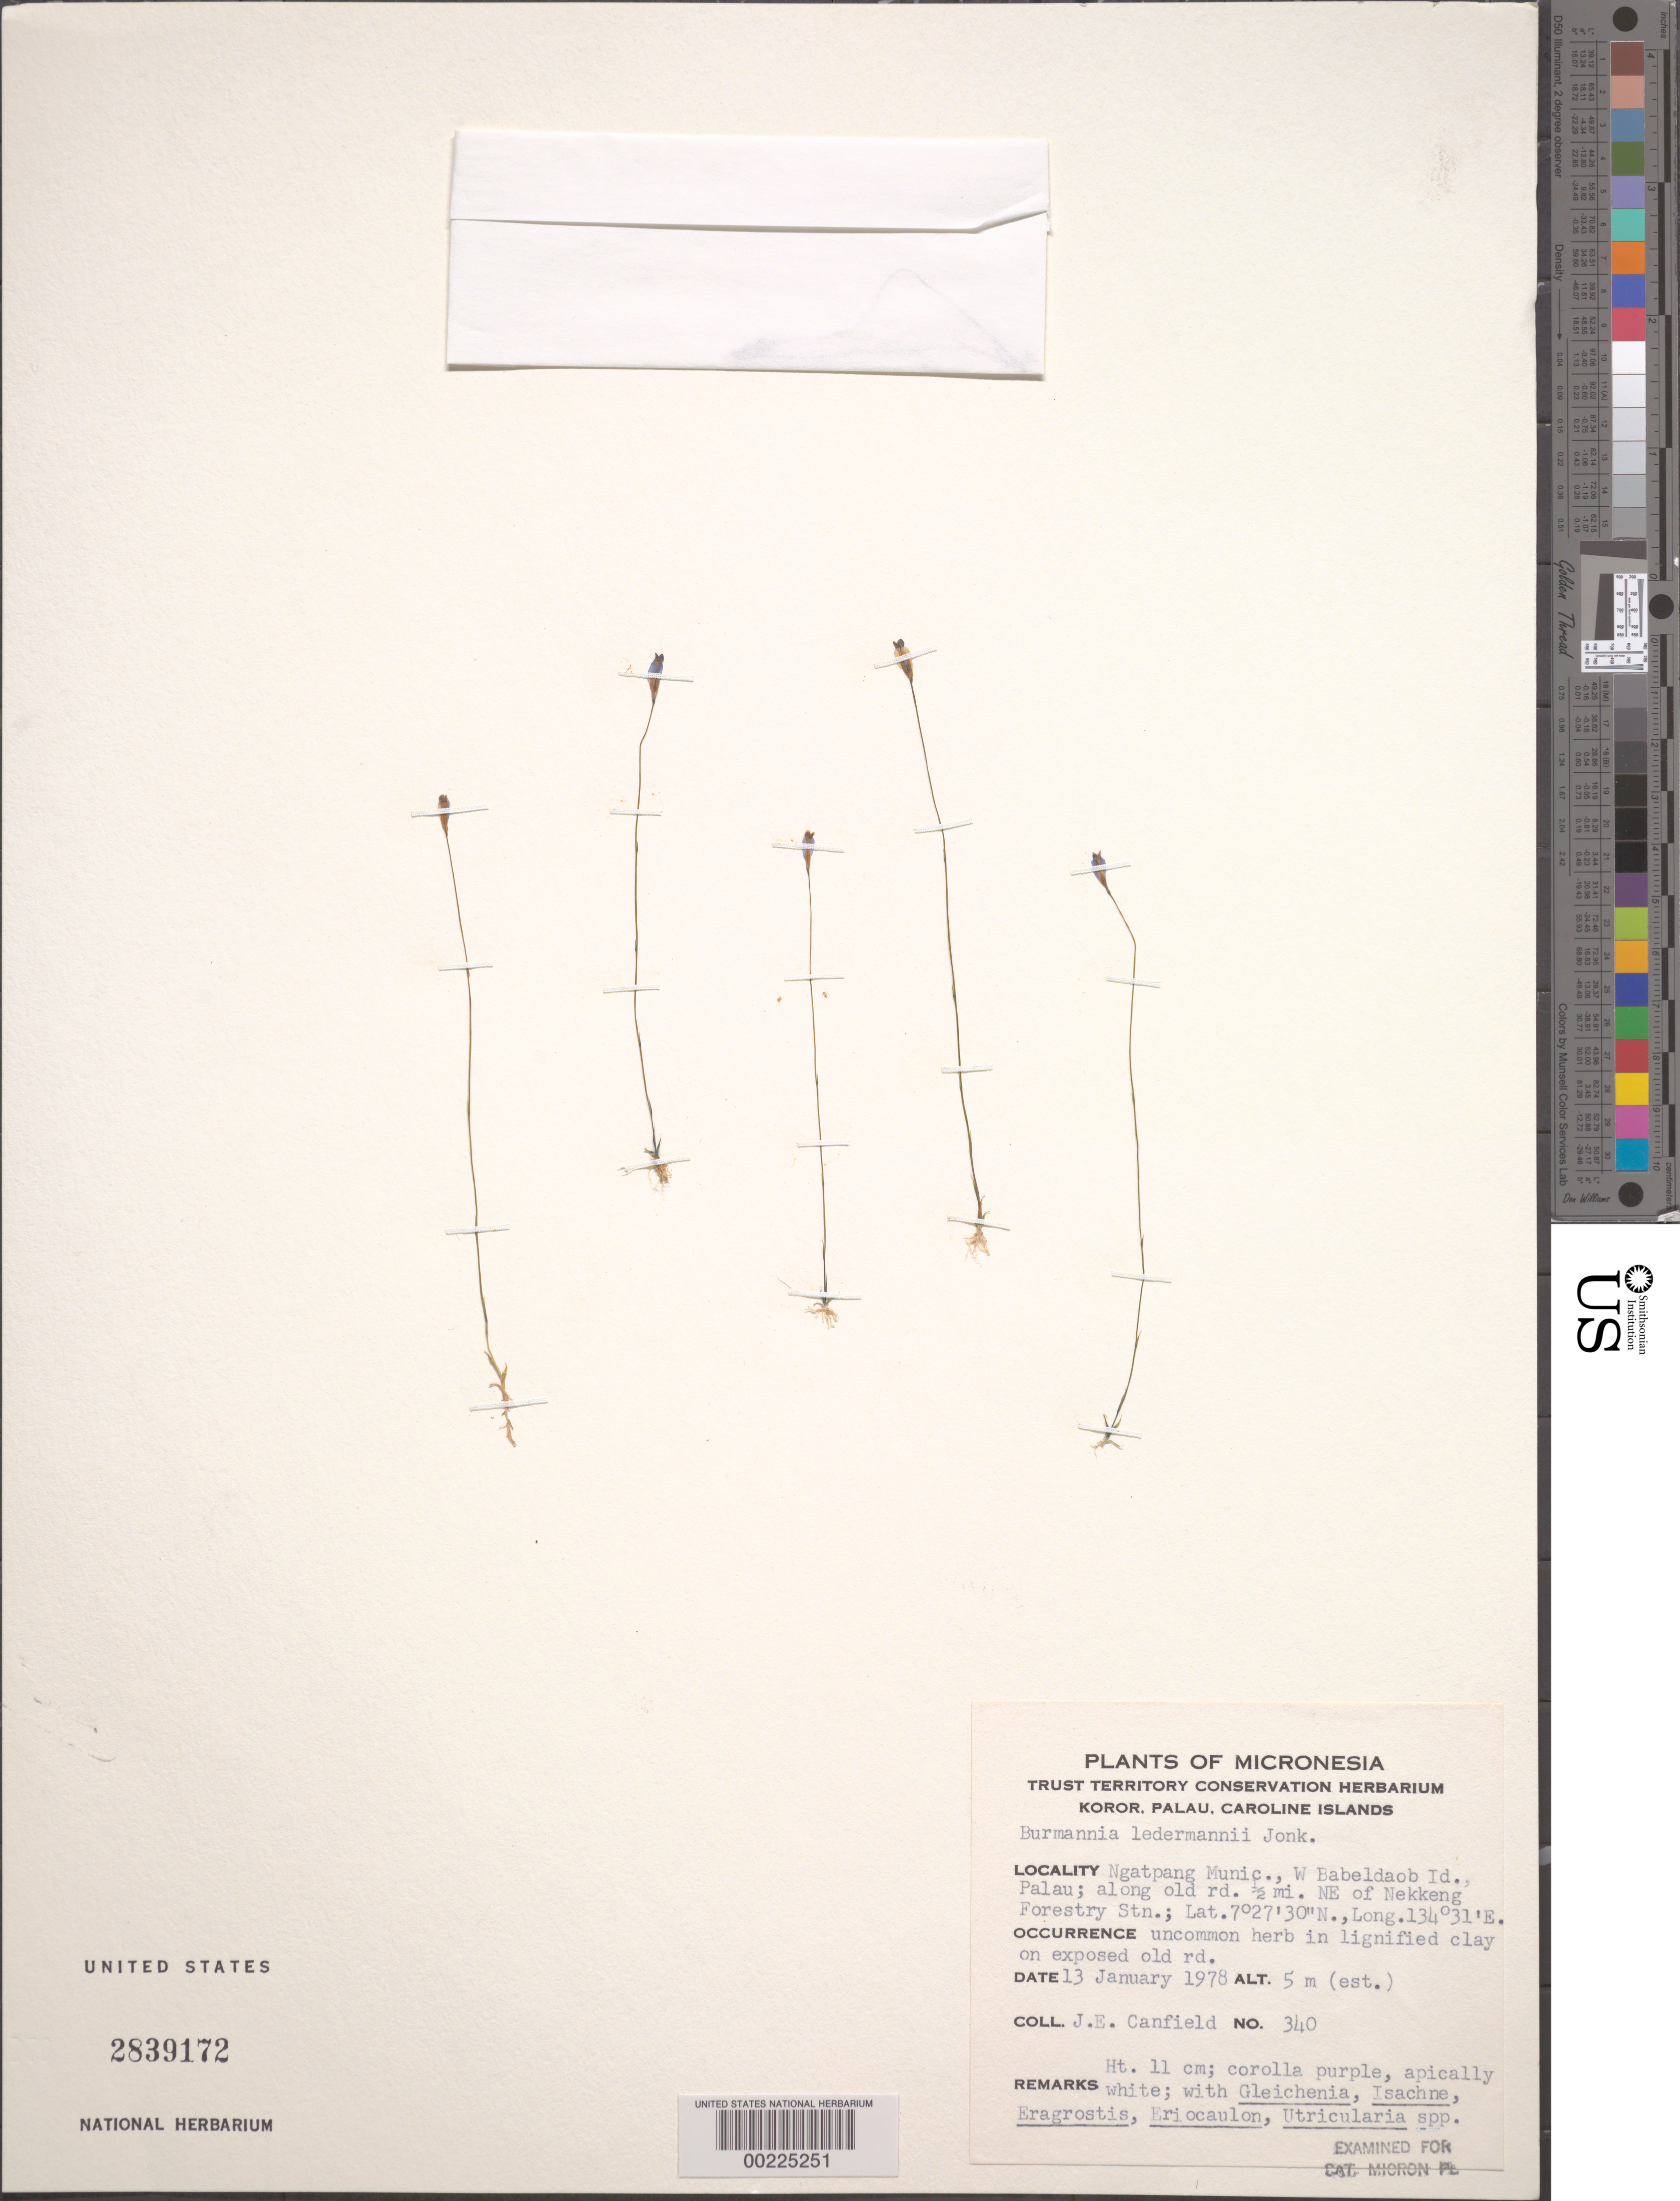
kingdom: Plantae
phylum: Tracheophyta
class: Liliopsida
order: Dioscoreales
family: Burmanniaceae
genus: Burmannia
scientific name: Burmannia ledermannii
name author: Jonker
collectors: J. E. Canfield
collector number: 340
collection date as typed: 13 Jan 1978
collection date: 1978-01-13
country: Palau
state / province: Ngatpang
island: Babeldaob [Babelthuap]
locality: Along old road 0.5 mi ne of nekkeng forestry stn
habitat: Lignified clay on exposed old road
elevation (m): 5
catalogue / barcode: US 2839172